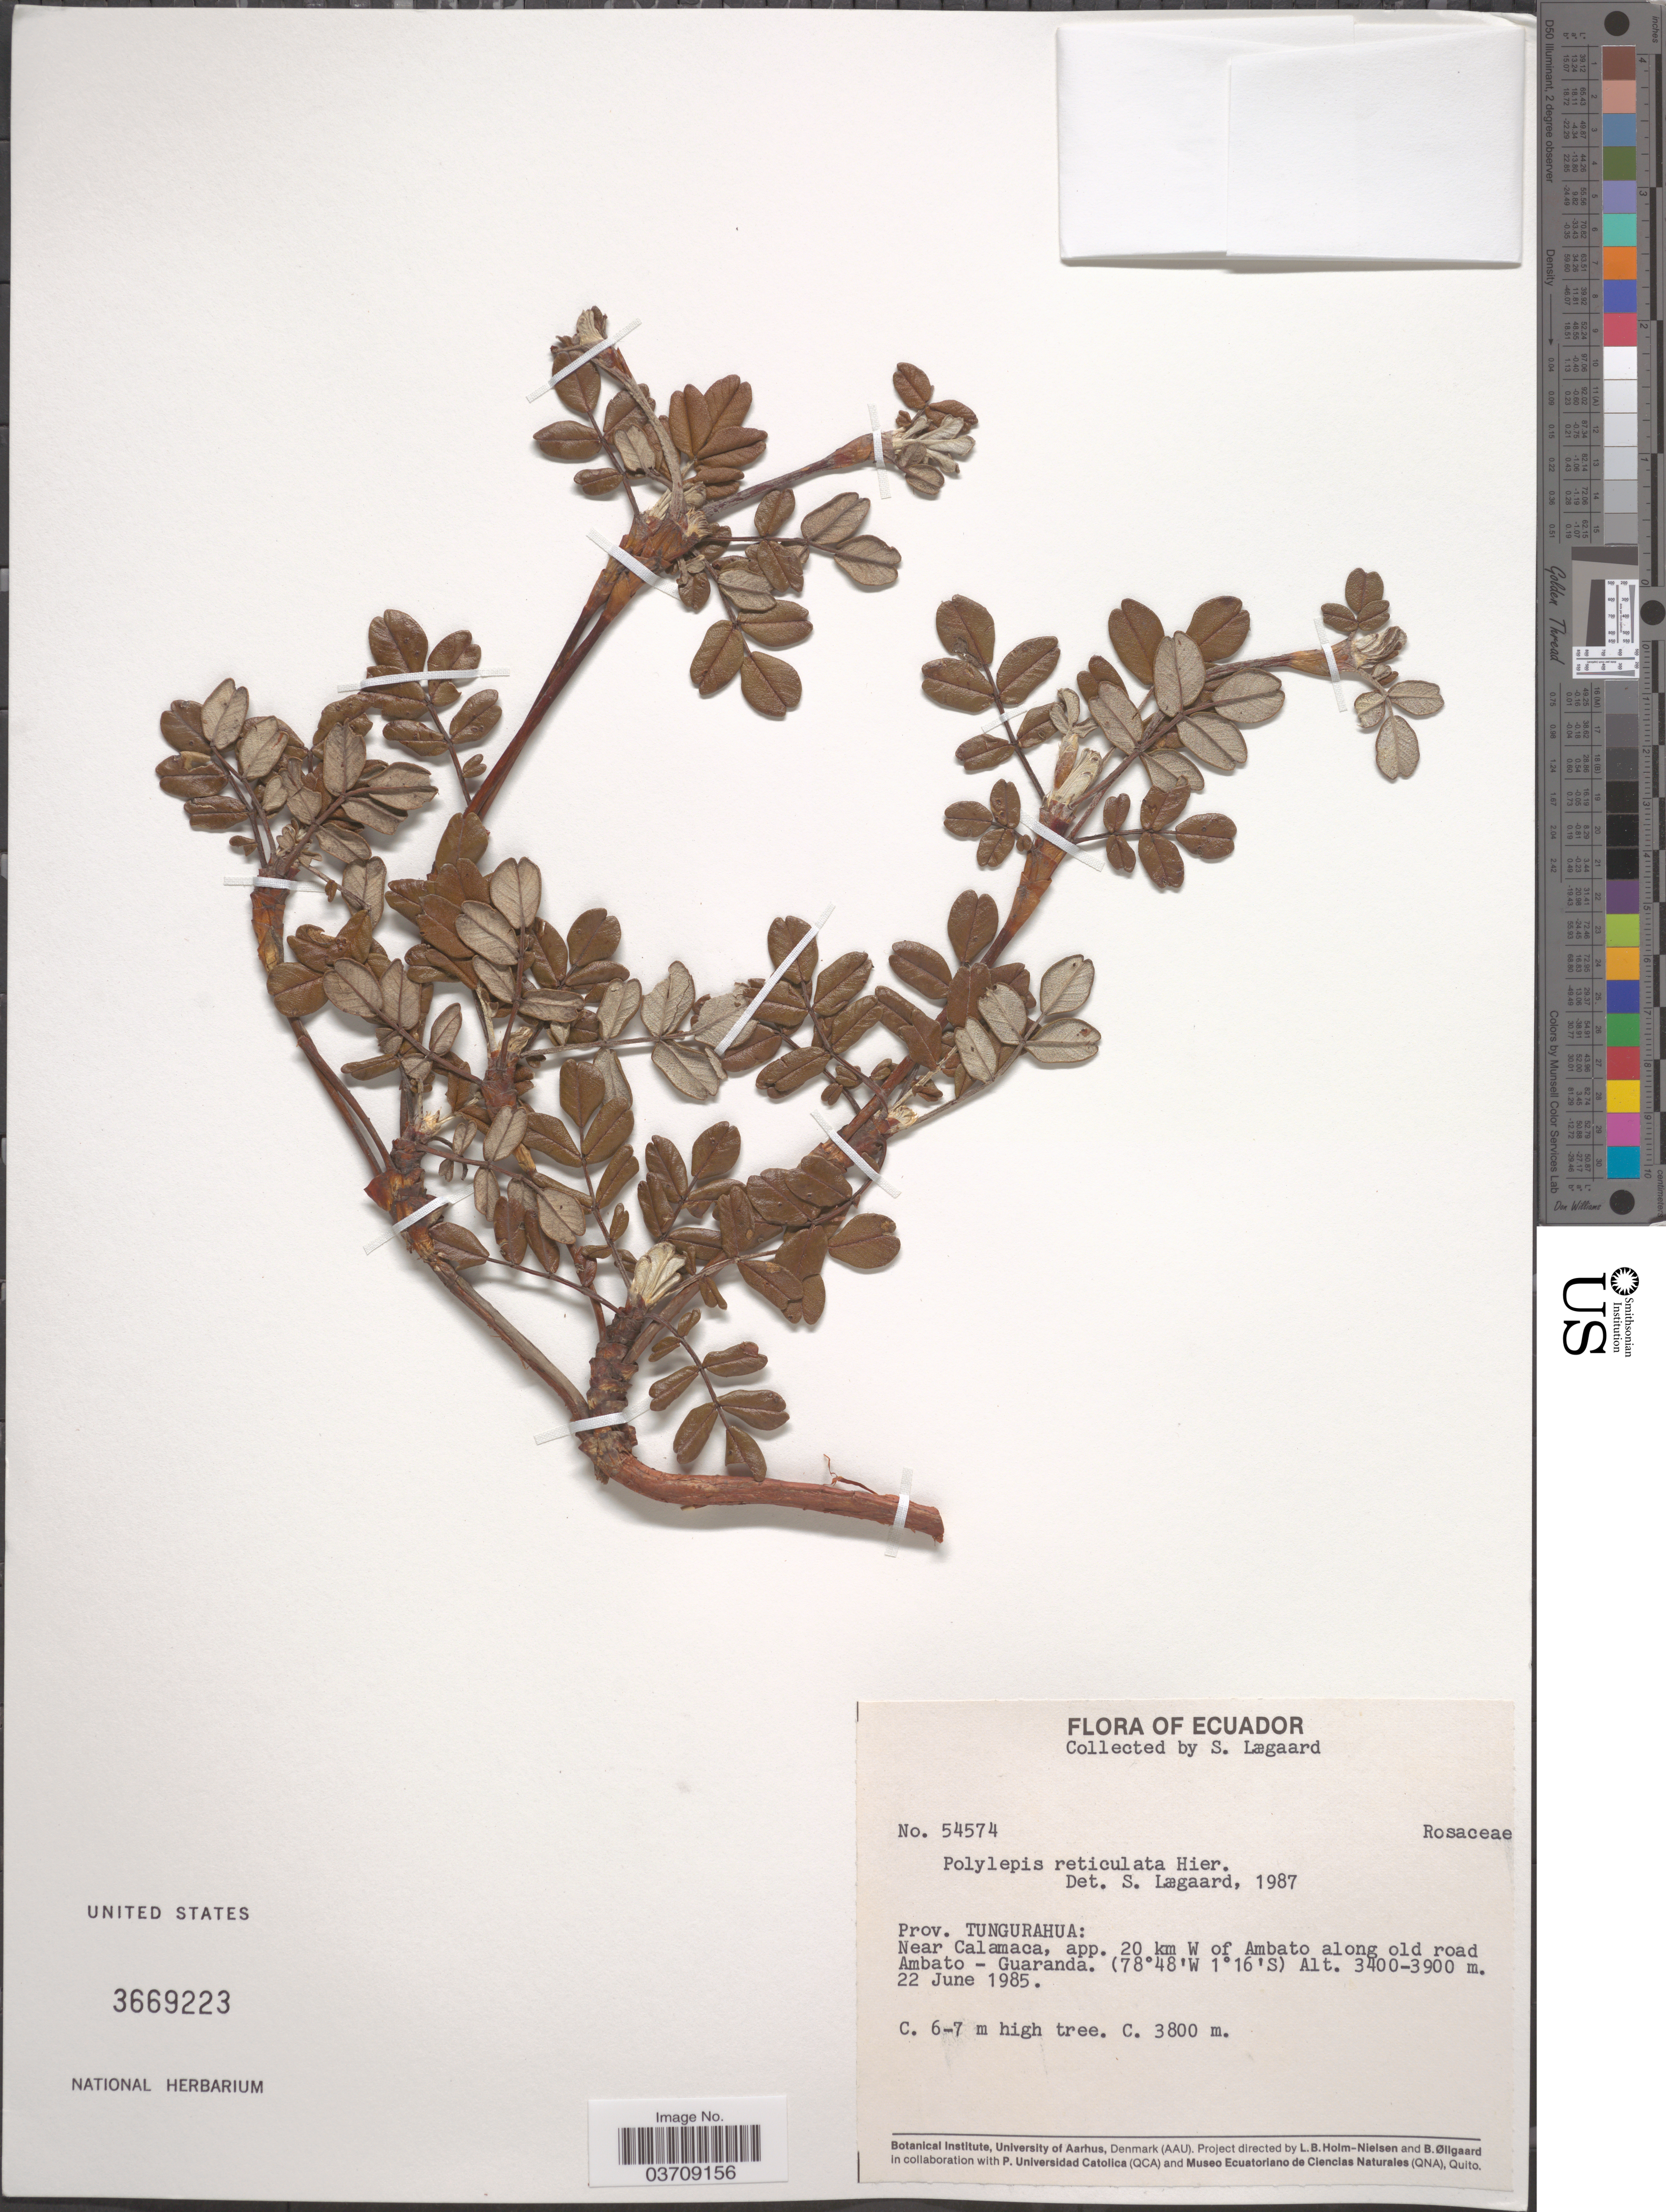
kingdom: Plantae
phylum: Tracheophyta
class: Magnoliopsida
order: Rosales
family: Rosaceae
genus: Polylepis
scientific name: Polylepis reticulata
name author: Hieron.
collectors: S. Lægaard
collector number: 54574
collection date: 1985-06-22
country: Ecuador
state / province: Tungurahua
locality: Near Calamaca, app. 20 km W of Ambato along old road Ambato - Guaranda.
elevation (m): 3800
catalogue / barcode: US 3669223